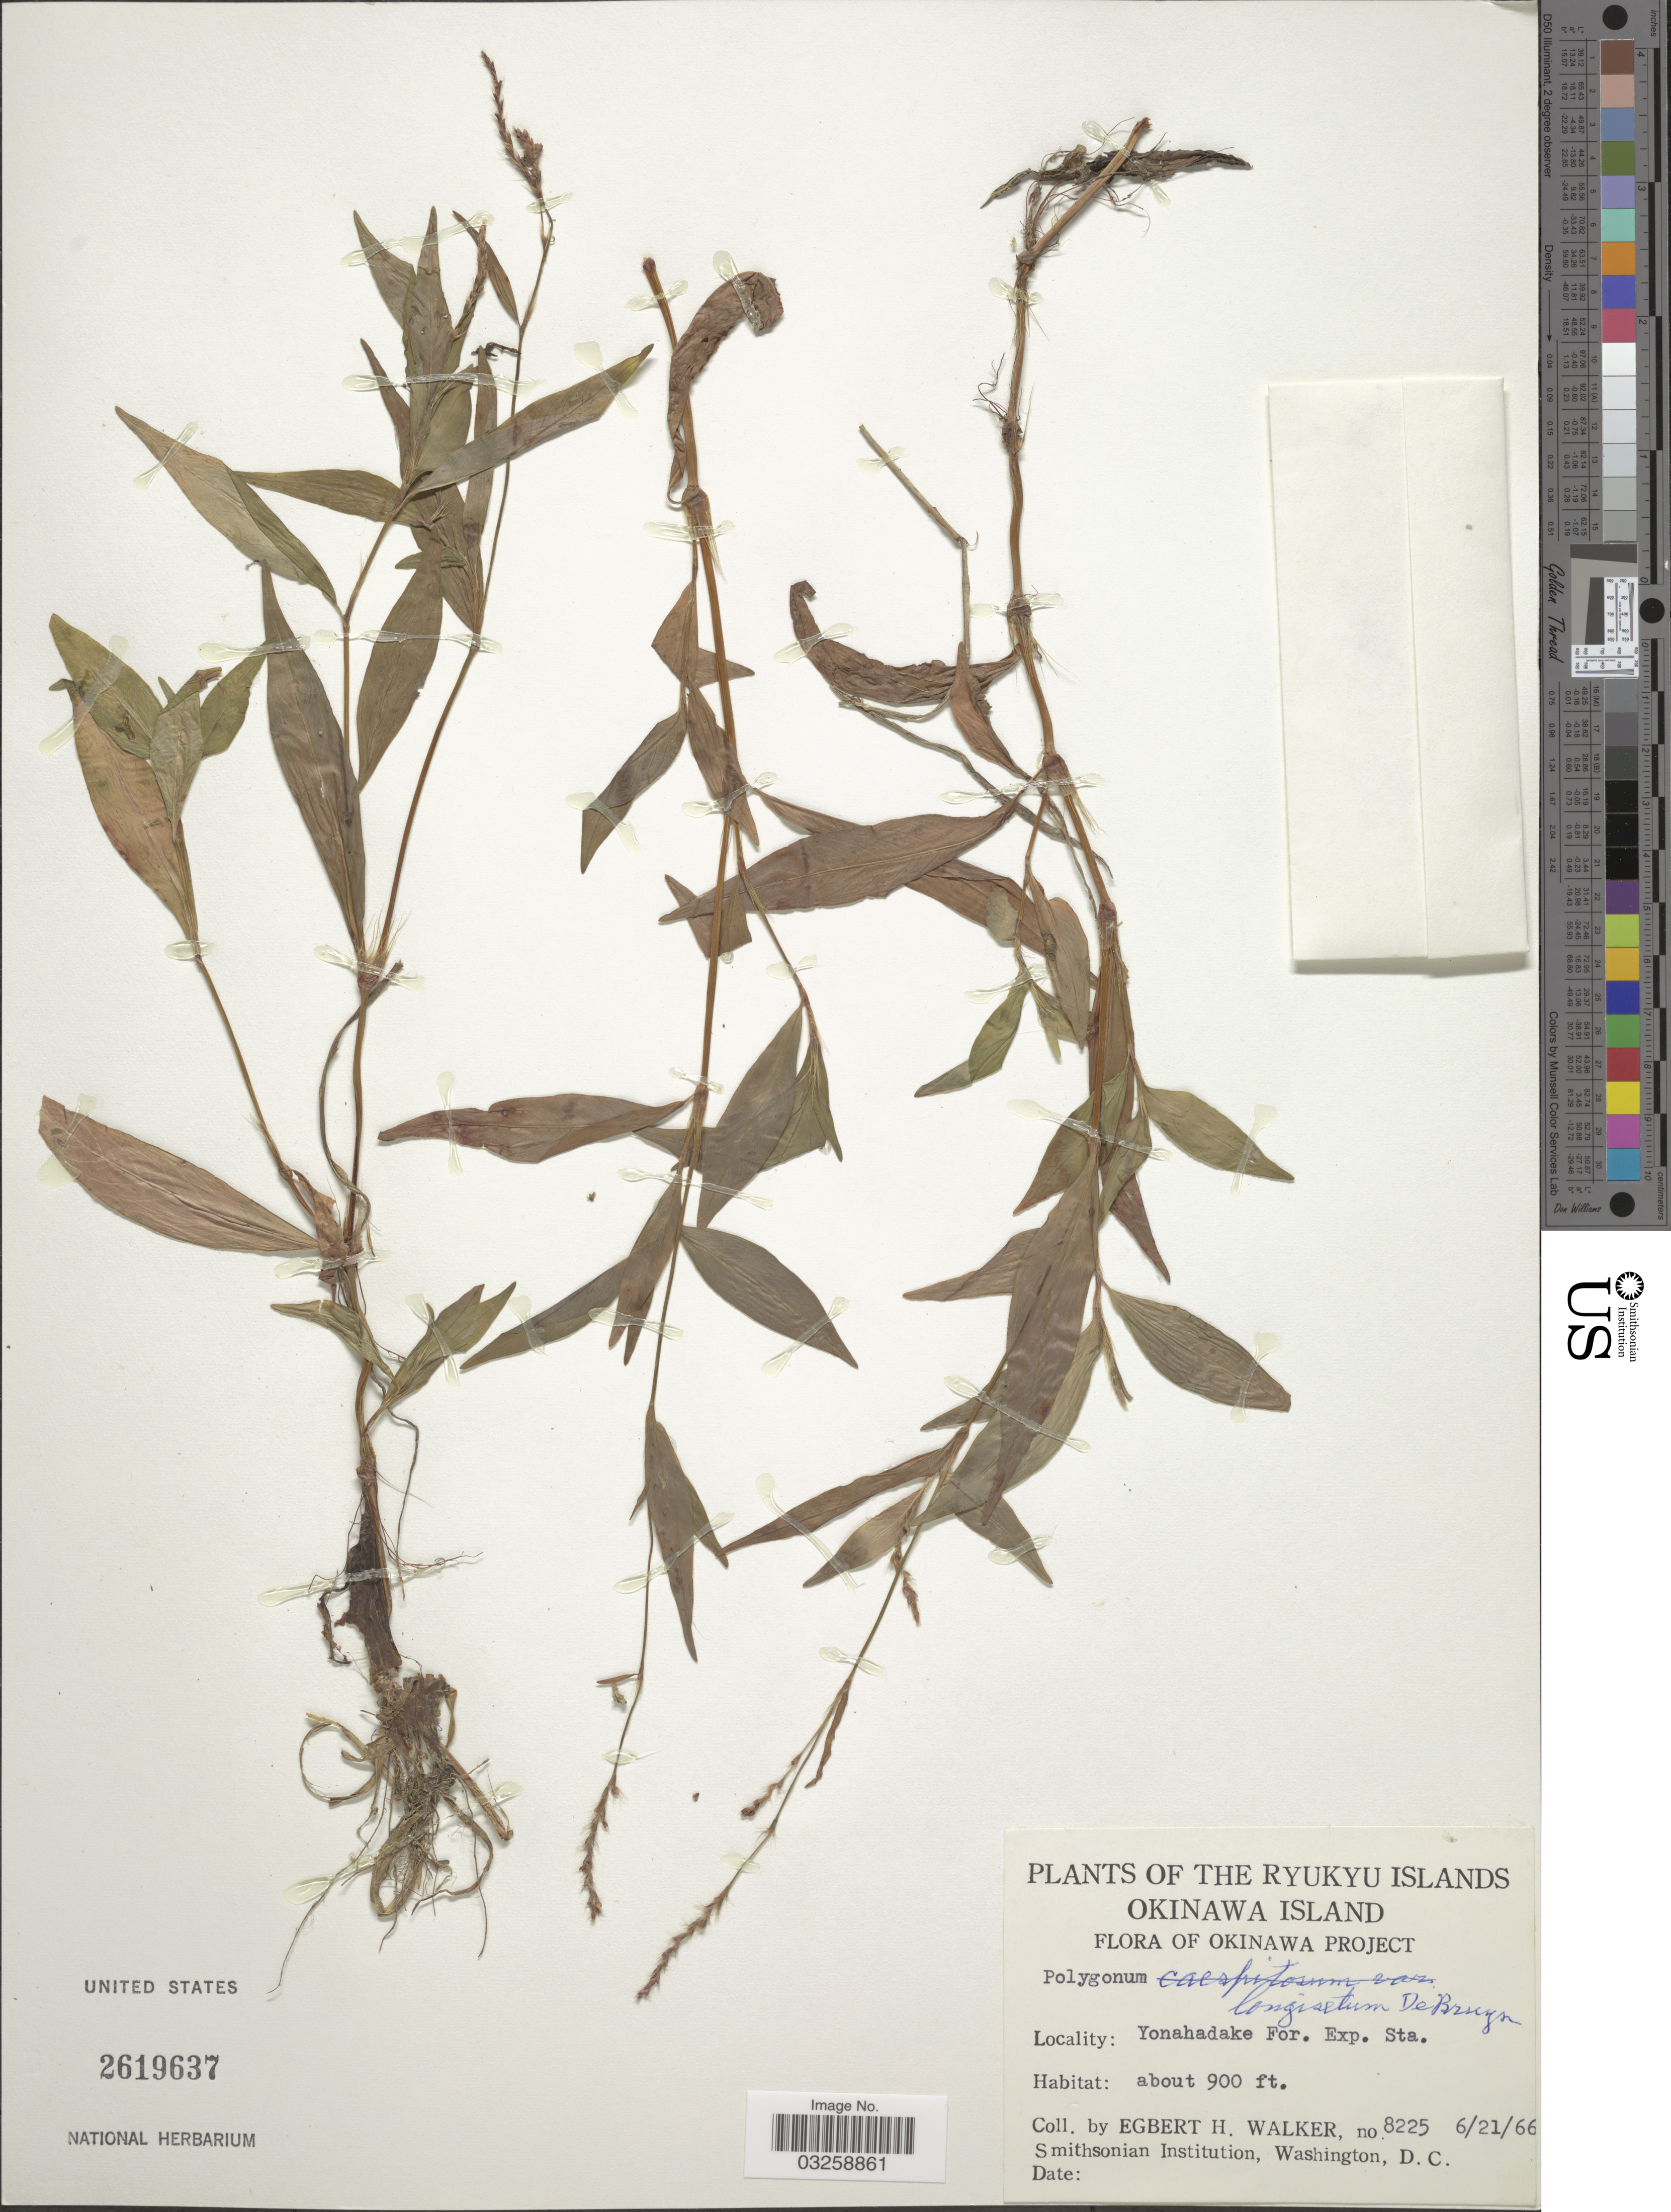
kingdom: Plantae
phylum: Tracheophyta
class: Magnoliopsida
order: Caryophyllales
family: Polygonaceae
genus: Polygonum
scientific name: Polygonum longisetum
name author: Bruijn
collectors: E. H. Walker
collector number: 8225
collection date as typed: Transcribed d/m/y: 21/6/66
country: Japan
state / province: Okinawa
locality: Ryukyu Islands. Okinawa Island. Okinawa Project. Yonahadake For. Exp. Sta.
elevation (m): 274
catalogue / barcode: US 2619637